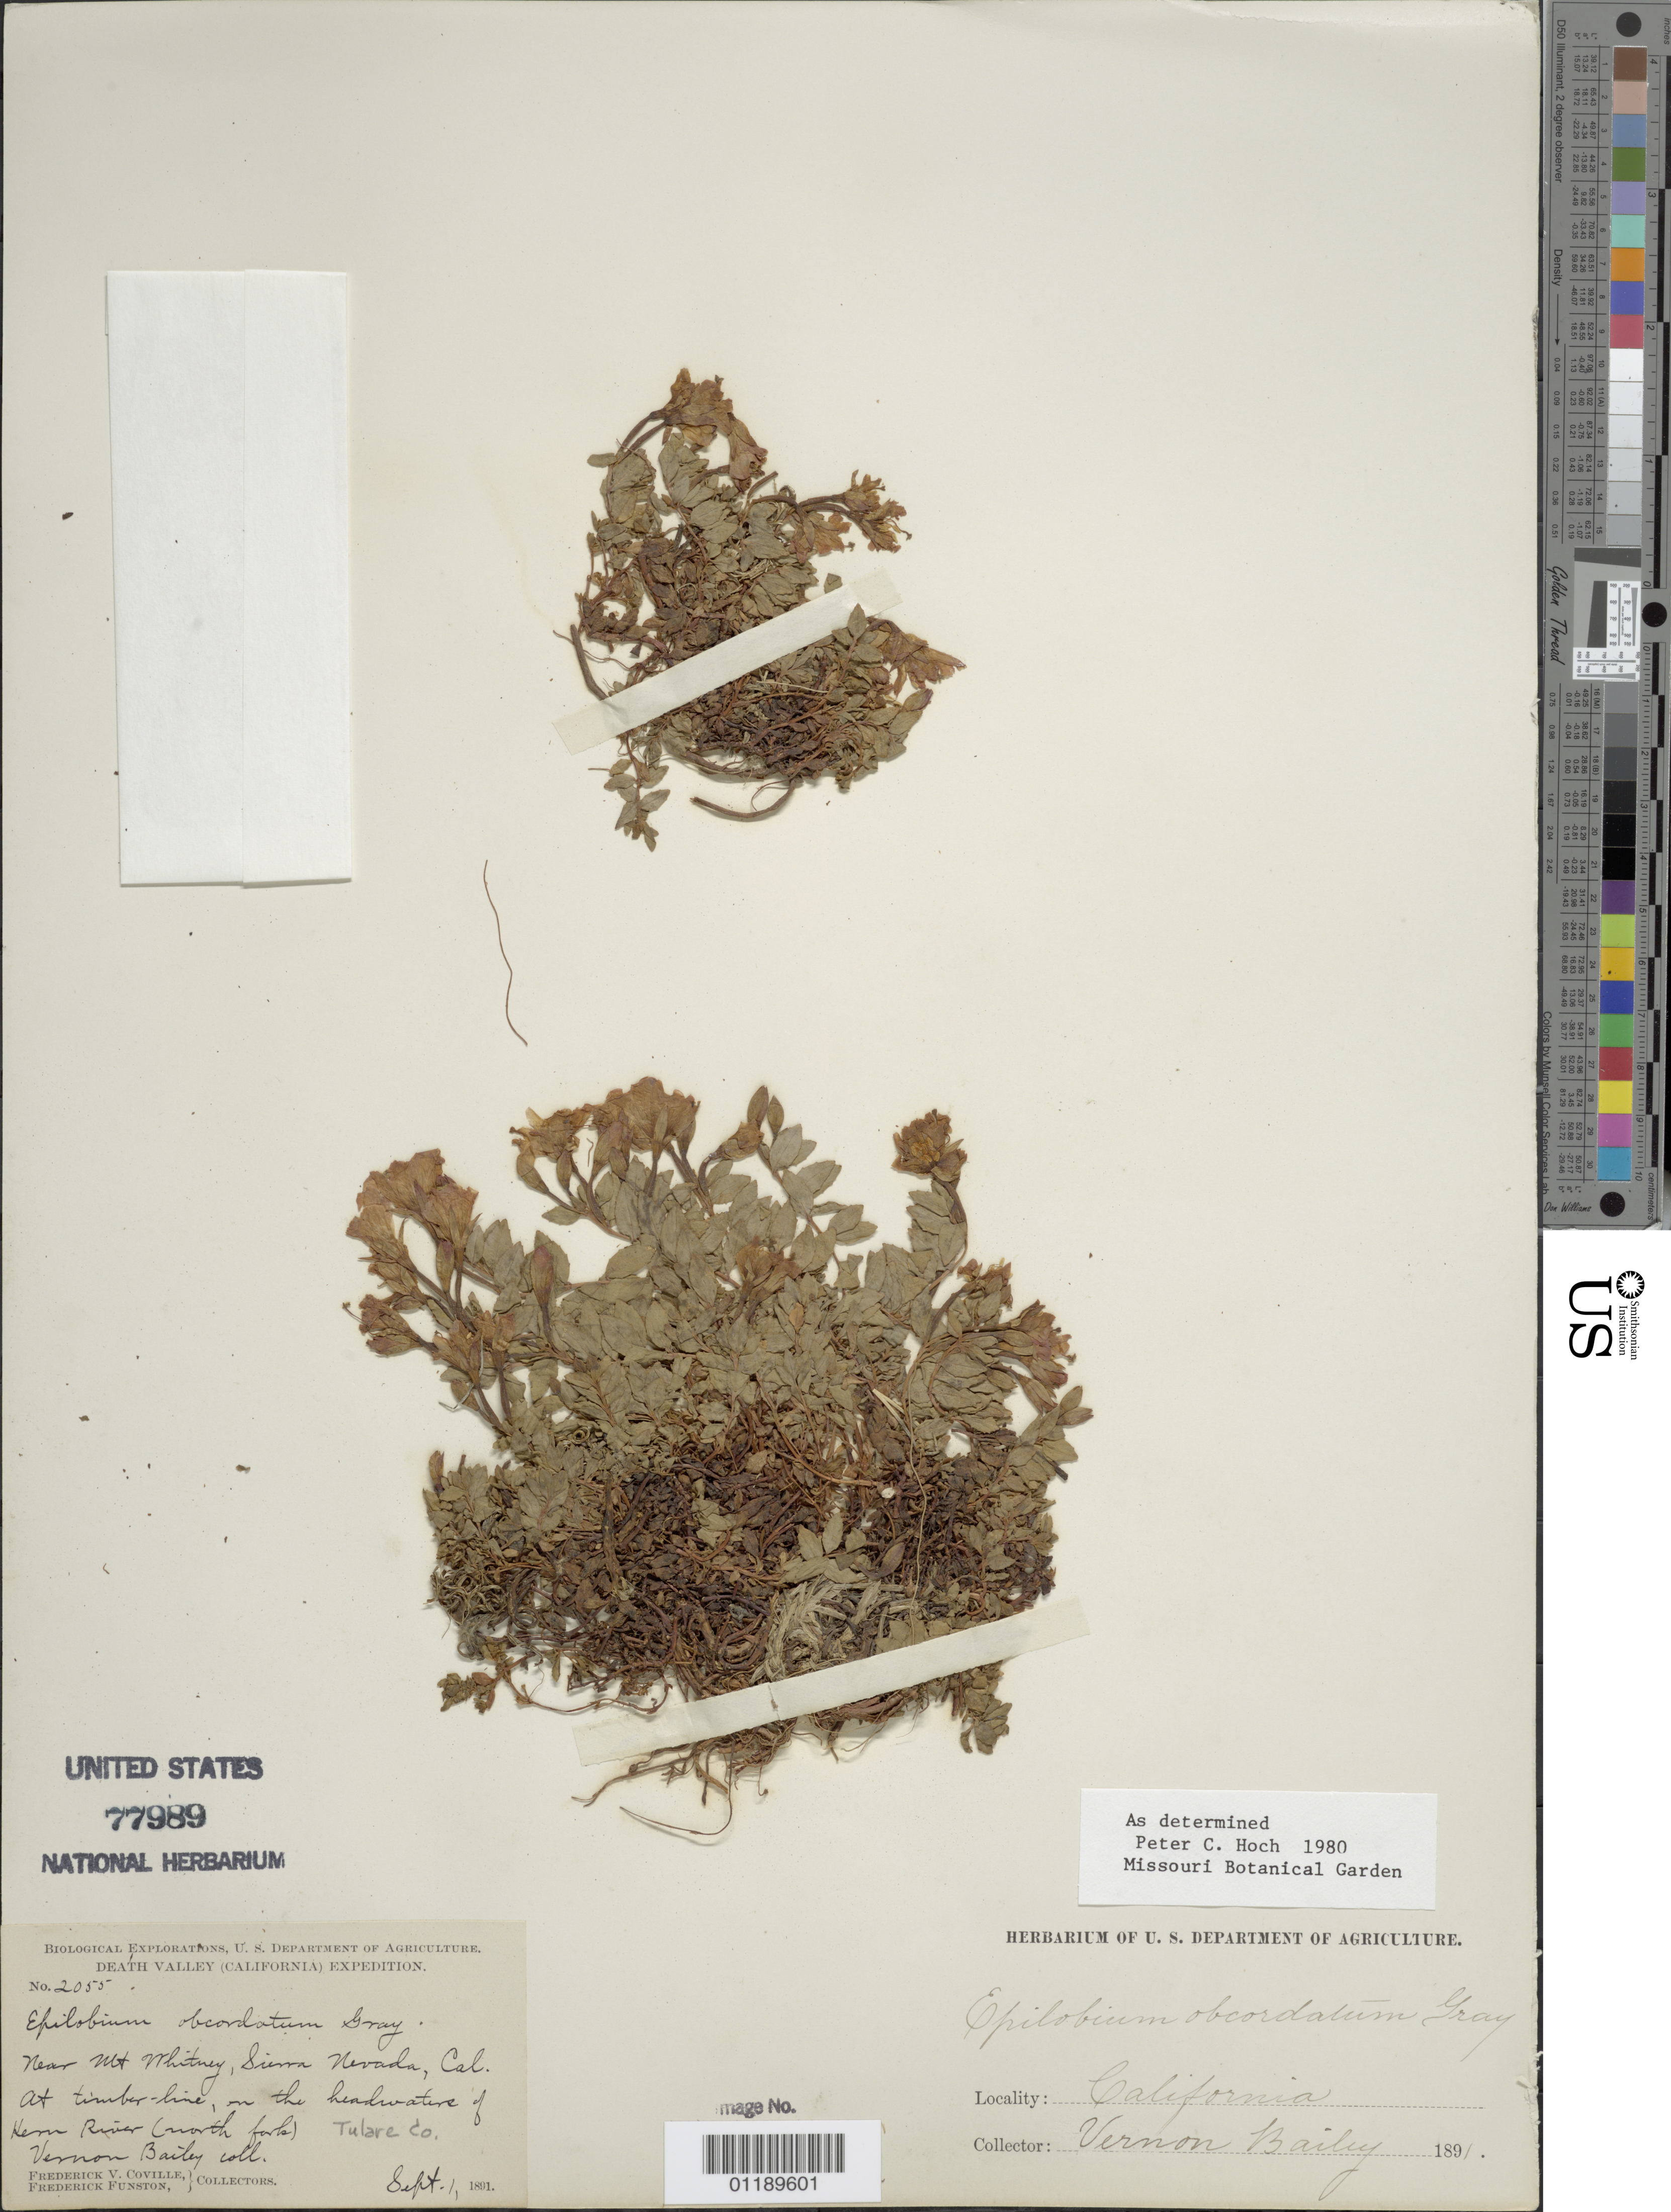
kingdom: Plantae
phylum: Tracheophyta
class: Magnoliopsida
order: Myrtales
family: Onagraceae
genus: Epilobium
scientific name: Epilobium obcordatum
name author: A. Gray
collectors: V. O. Bailey, F. V. Coville & F. Funston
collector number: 2055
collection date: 1891-09-01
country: United States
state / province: California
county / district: Tulare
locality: near Mt. Whitney, Sierra Nevada, at timber - line, on the headwaters of Kern River ( north fork )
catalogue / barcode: US 77989